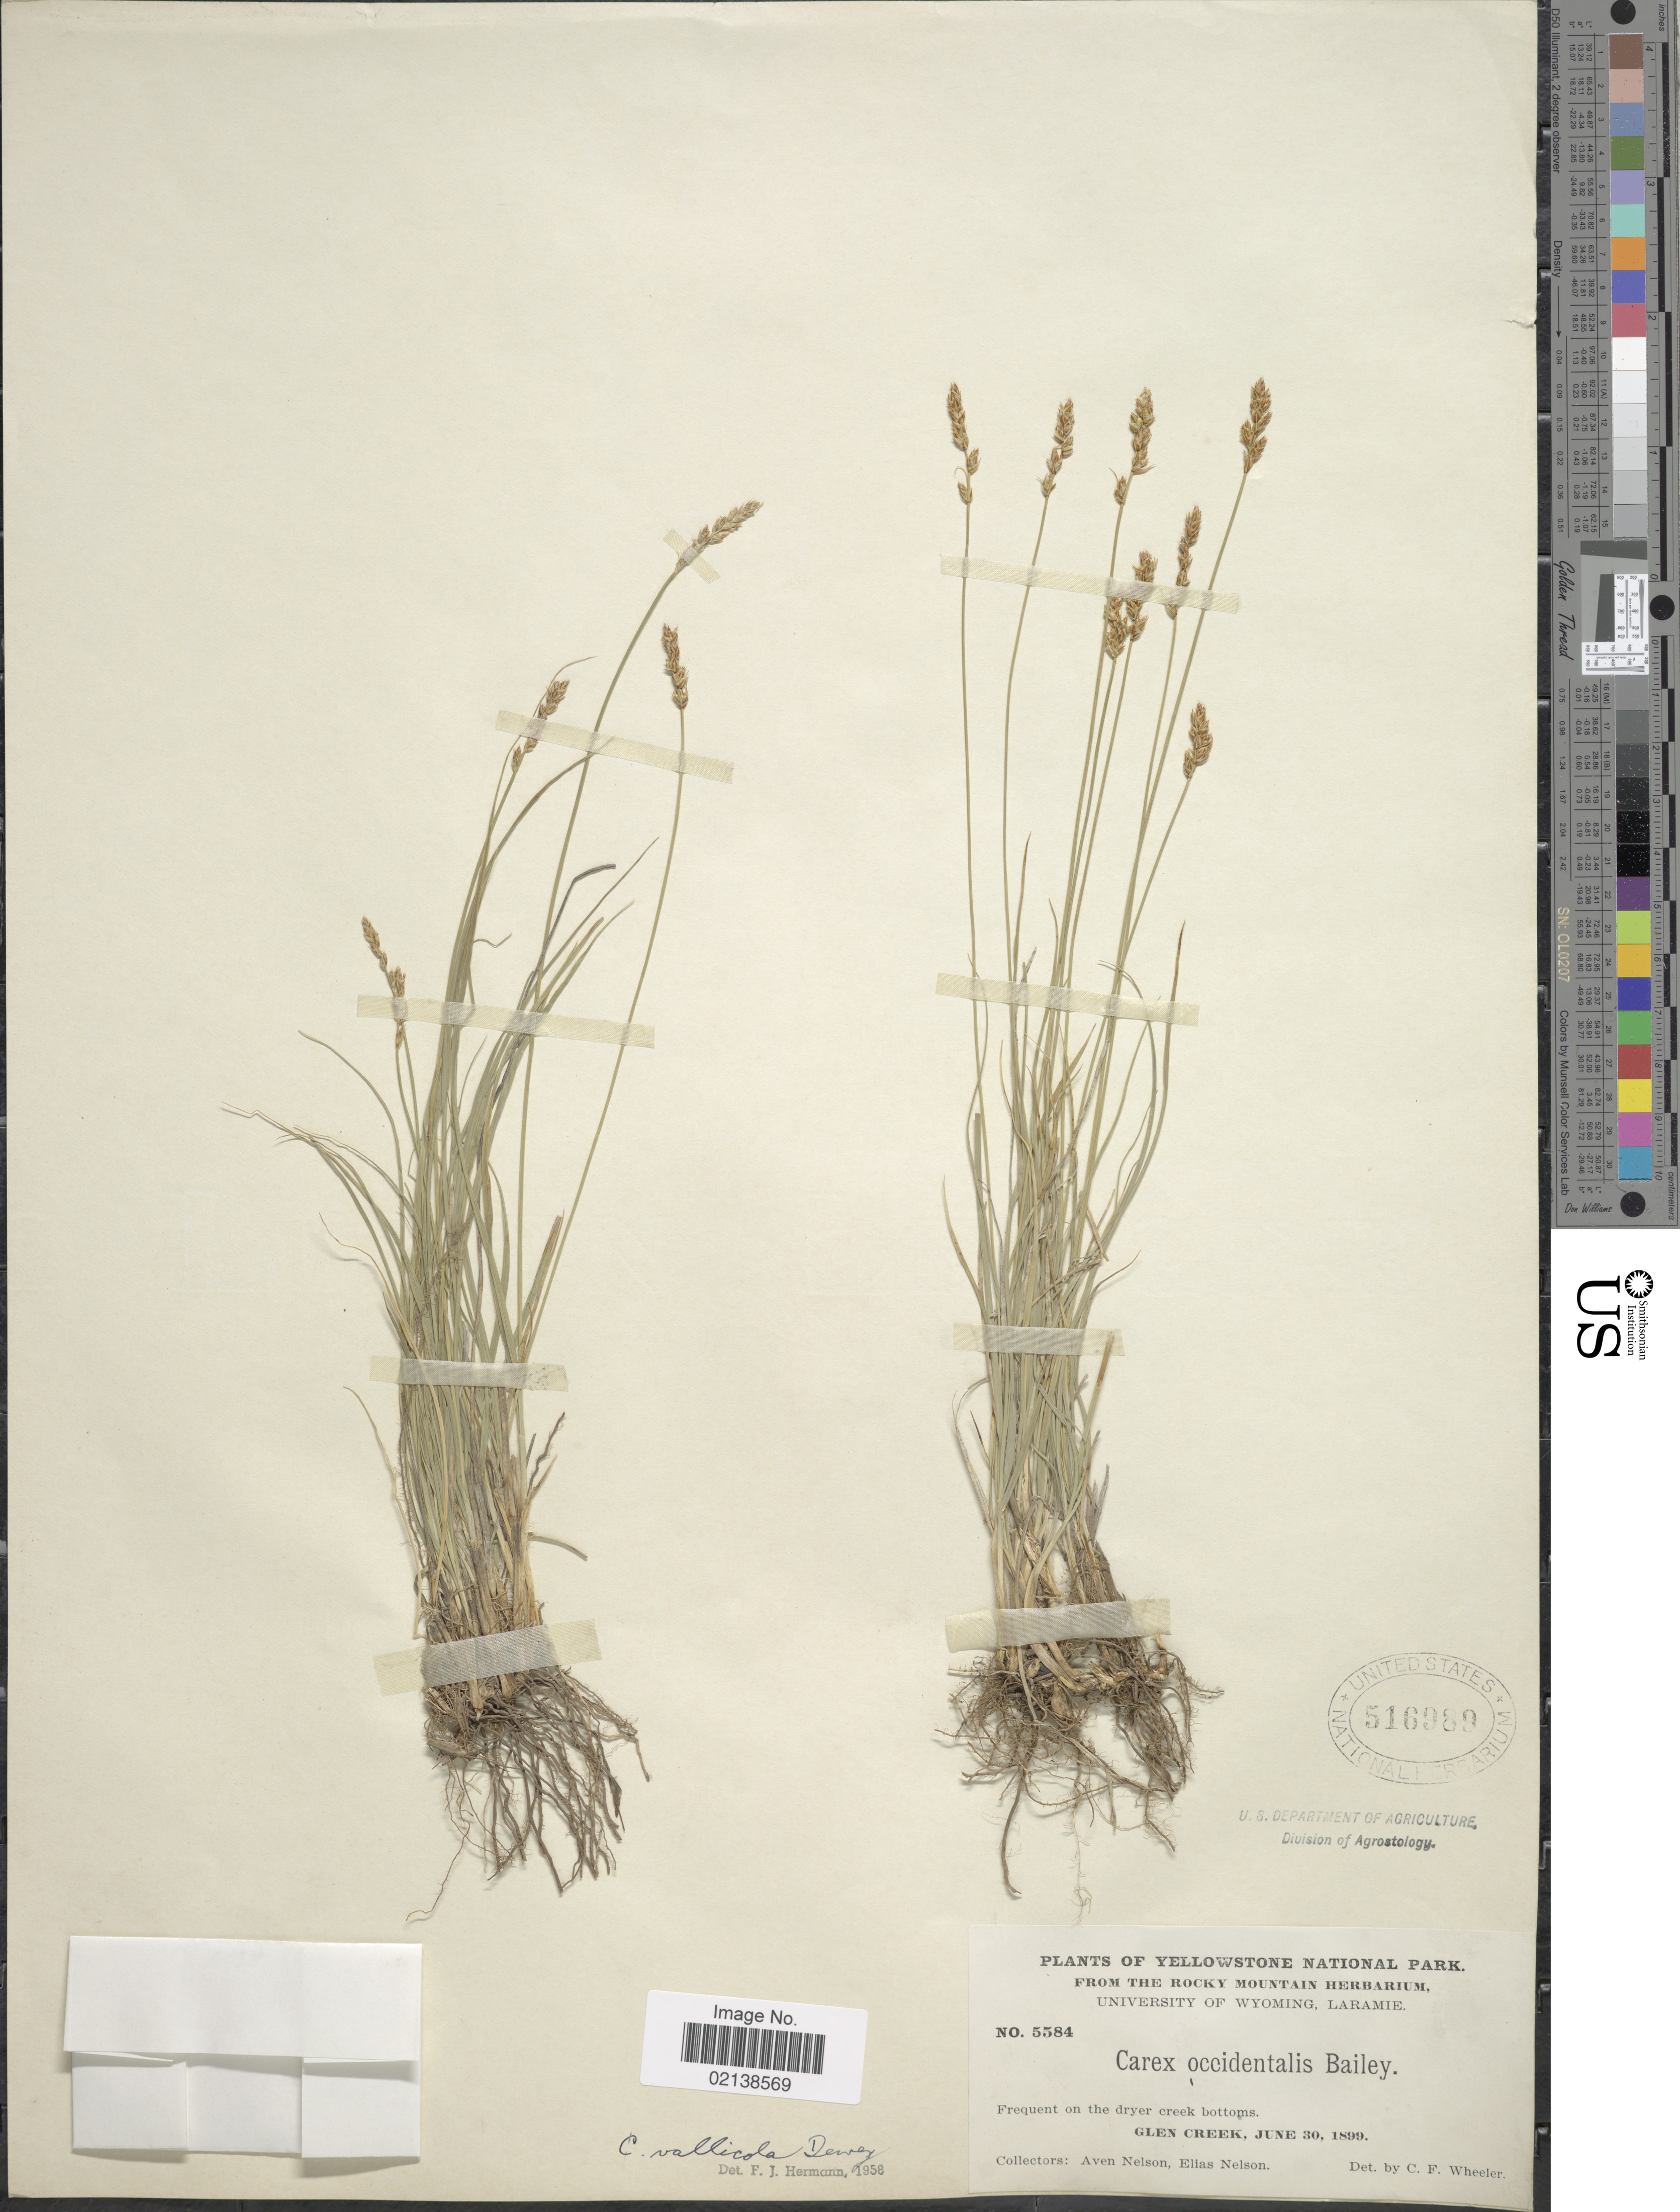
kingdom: Plantae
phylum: Tracheophyta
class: Liliopsida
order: Poales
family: Cyperaceae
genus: Carex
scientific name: Carex vallicola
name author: Dewey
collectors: A. Nelson & E. Nelson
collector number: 5584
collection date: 1899-06-30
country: United States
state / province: Wyoming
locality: Yellowstone National Park, Glen Creek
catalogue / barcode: US 516989